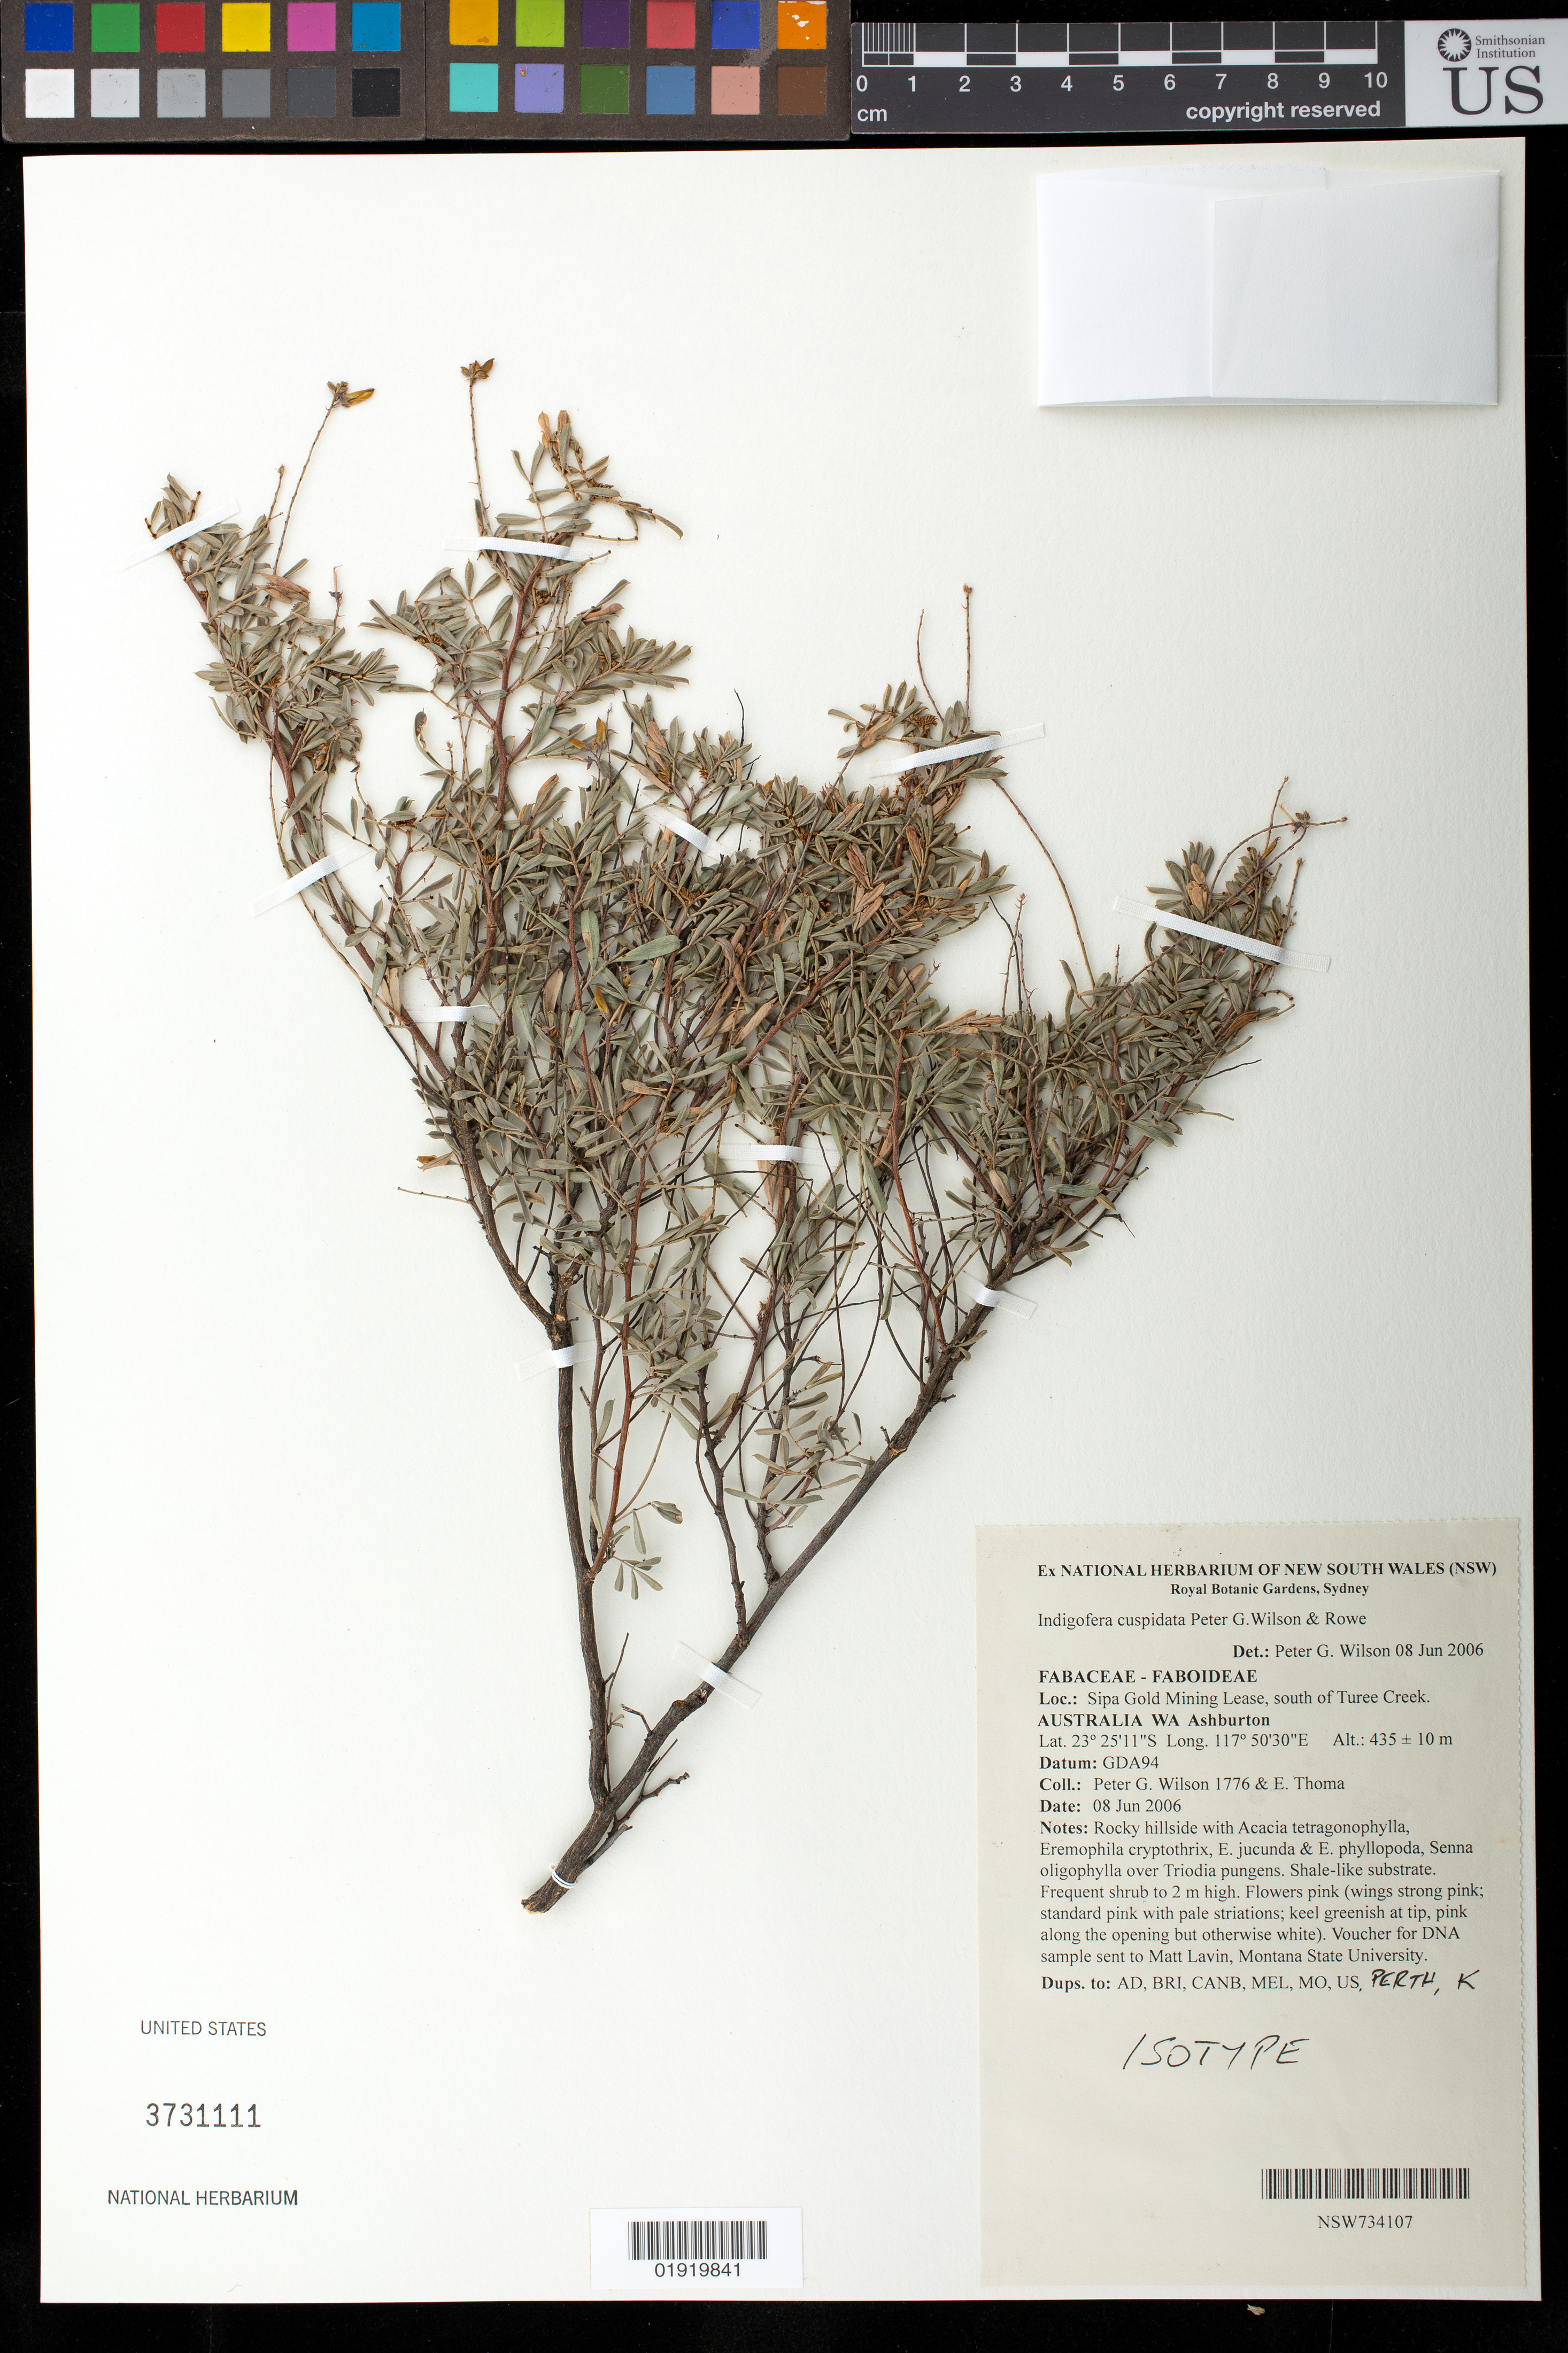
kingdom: Plantae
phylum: Tracheophyta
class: Magnoliopsida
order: Fabales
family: Fabaceae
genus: Indigofera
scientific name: Indigofera cuspidata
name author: P.G. Wilson & Rowe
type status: Isotype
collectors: Peter G. Wilson & E. Thoma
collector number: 1776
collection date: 2006-06-08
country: Australia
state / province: Western Australia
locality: WA Ashburton. Sipa Gold Mining Lease, south of Turee Creek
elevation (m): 435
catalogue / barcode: US 3731111